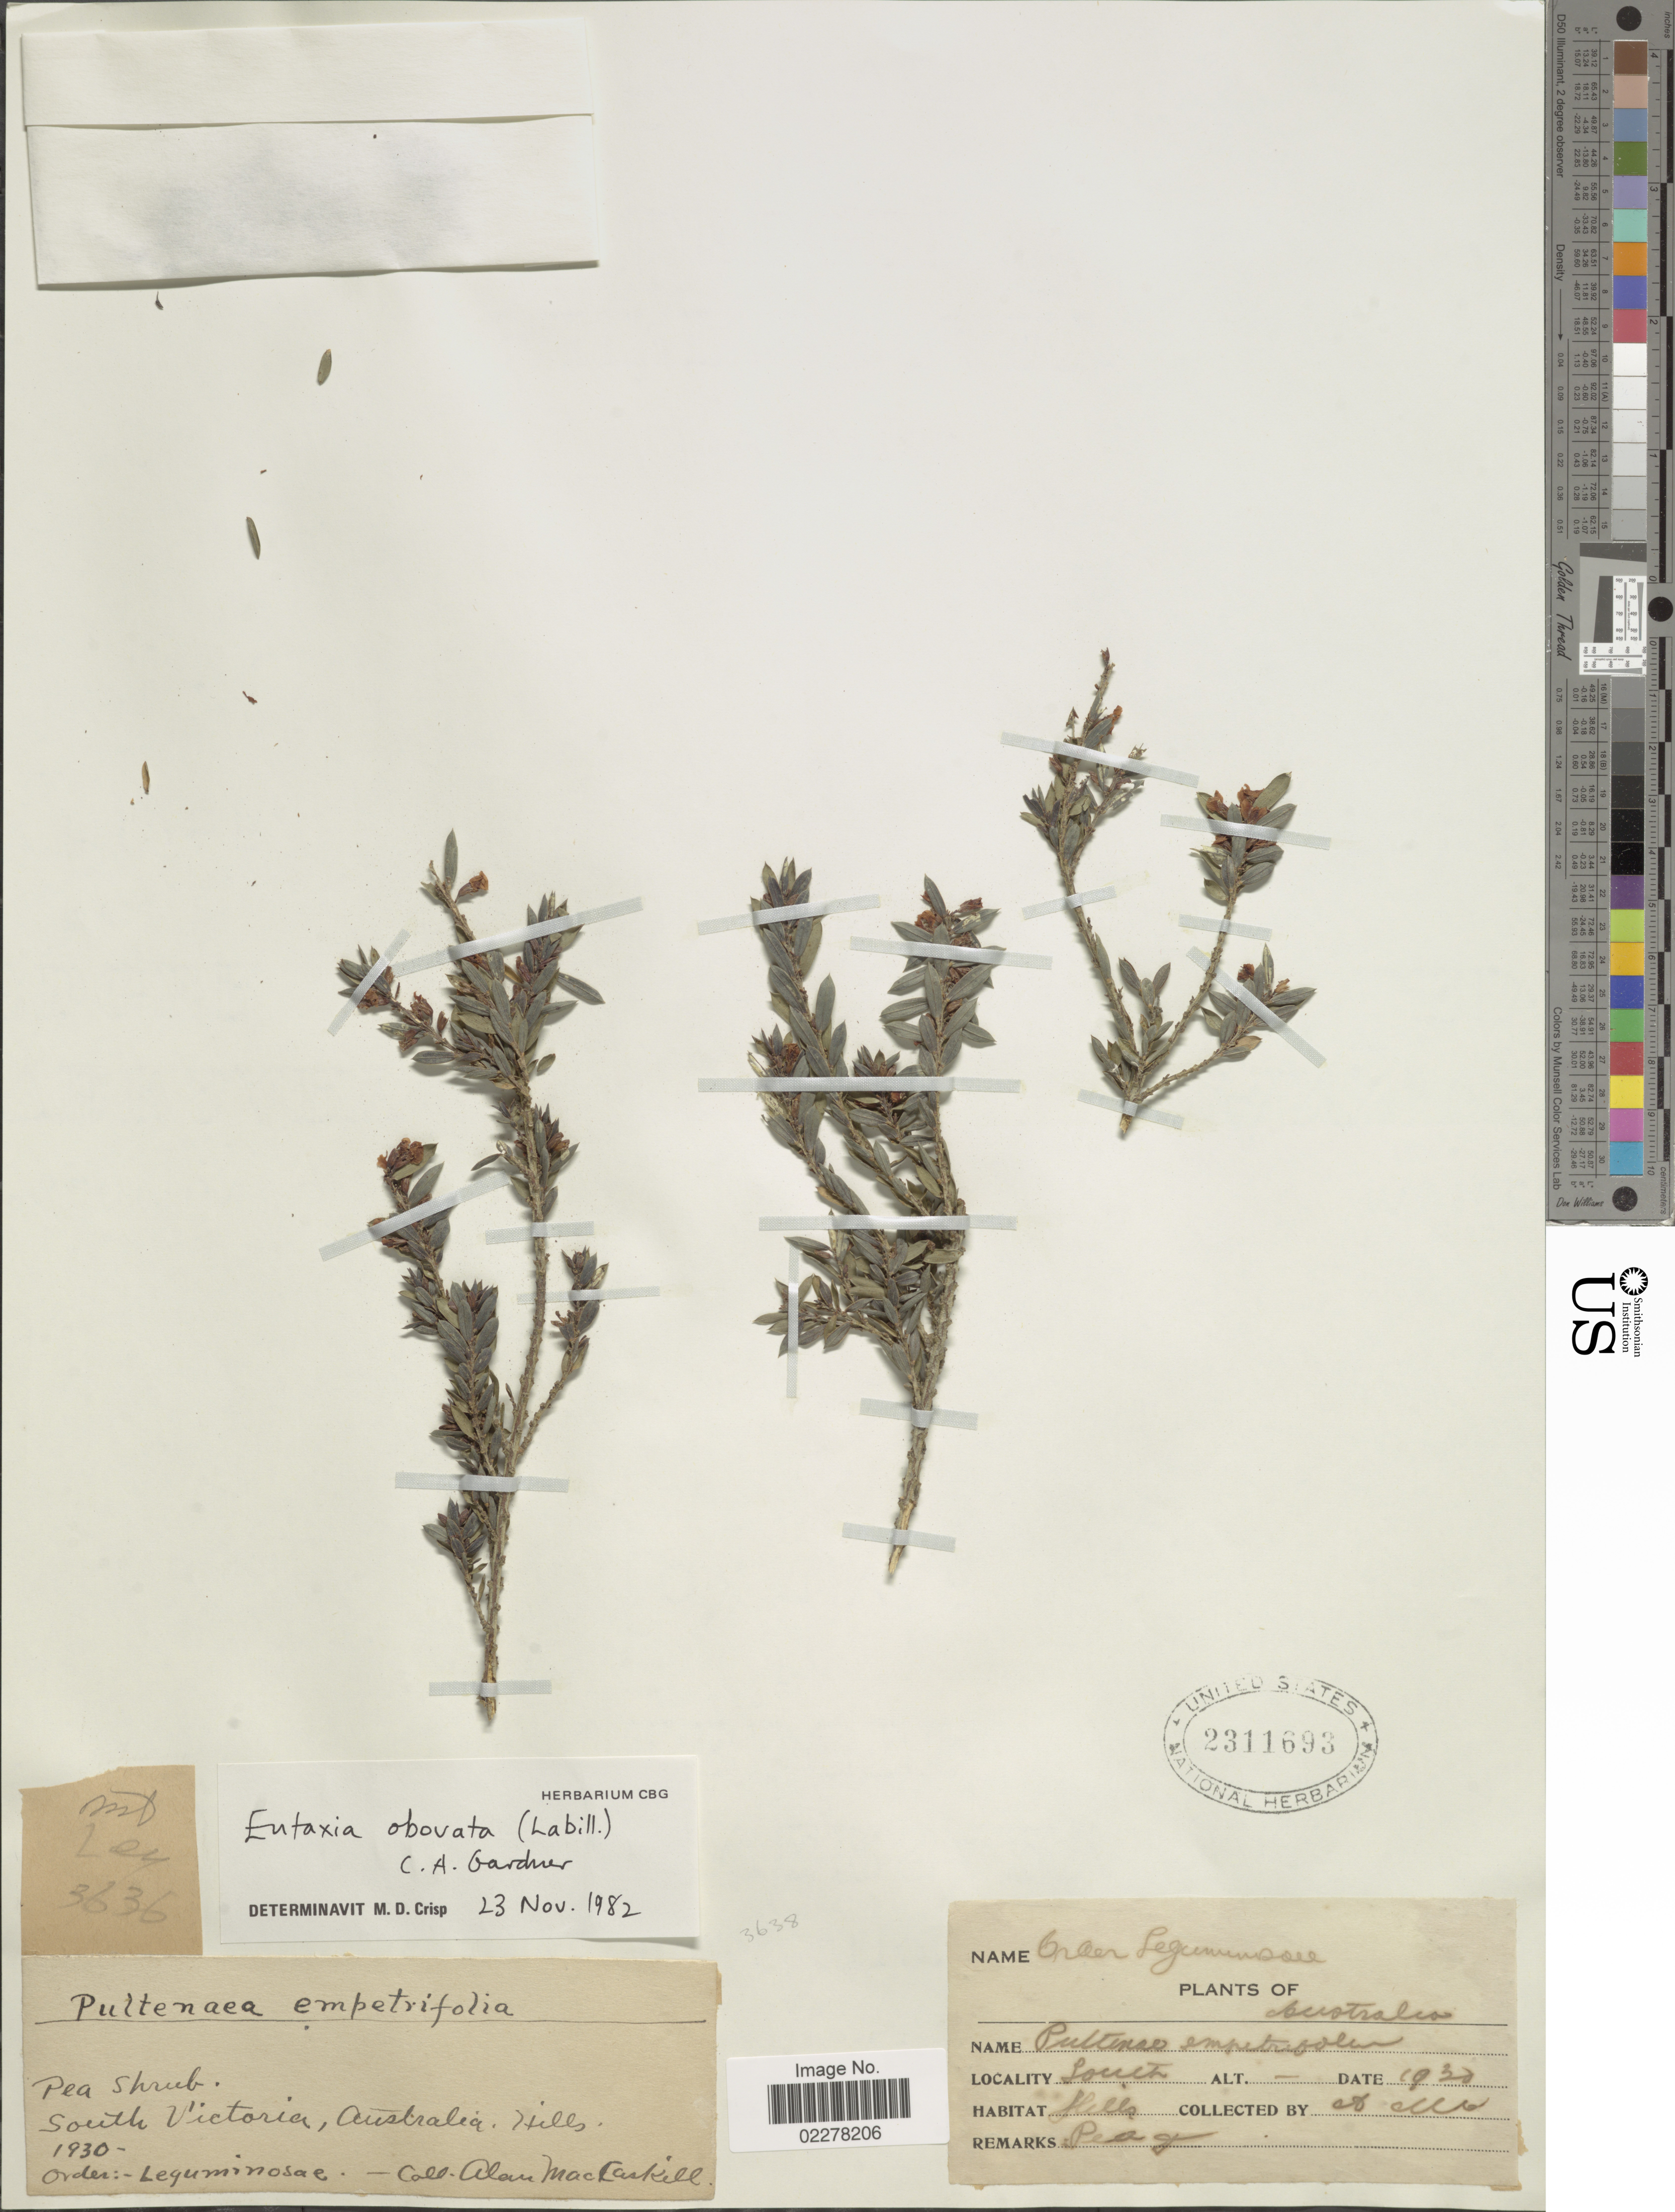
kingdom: Plantae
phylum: Tracheophyta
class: Magnoliopsida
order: Fabales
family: Fabaceae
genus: Eutaxia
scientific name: Eutaxia obovata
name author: Turcz.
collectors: A. MacCaskill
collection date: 1930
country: Australia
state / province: Victoria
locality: South Victoria. Hills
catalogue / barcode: US 2311693